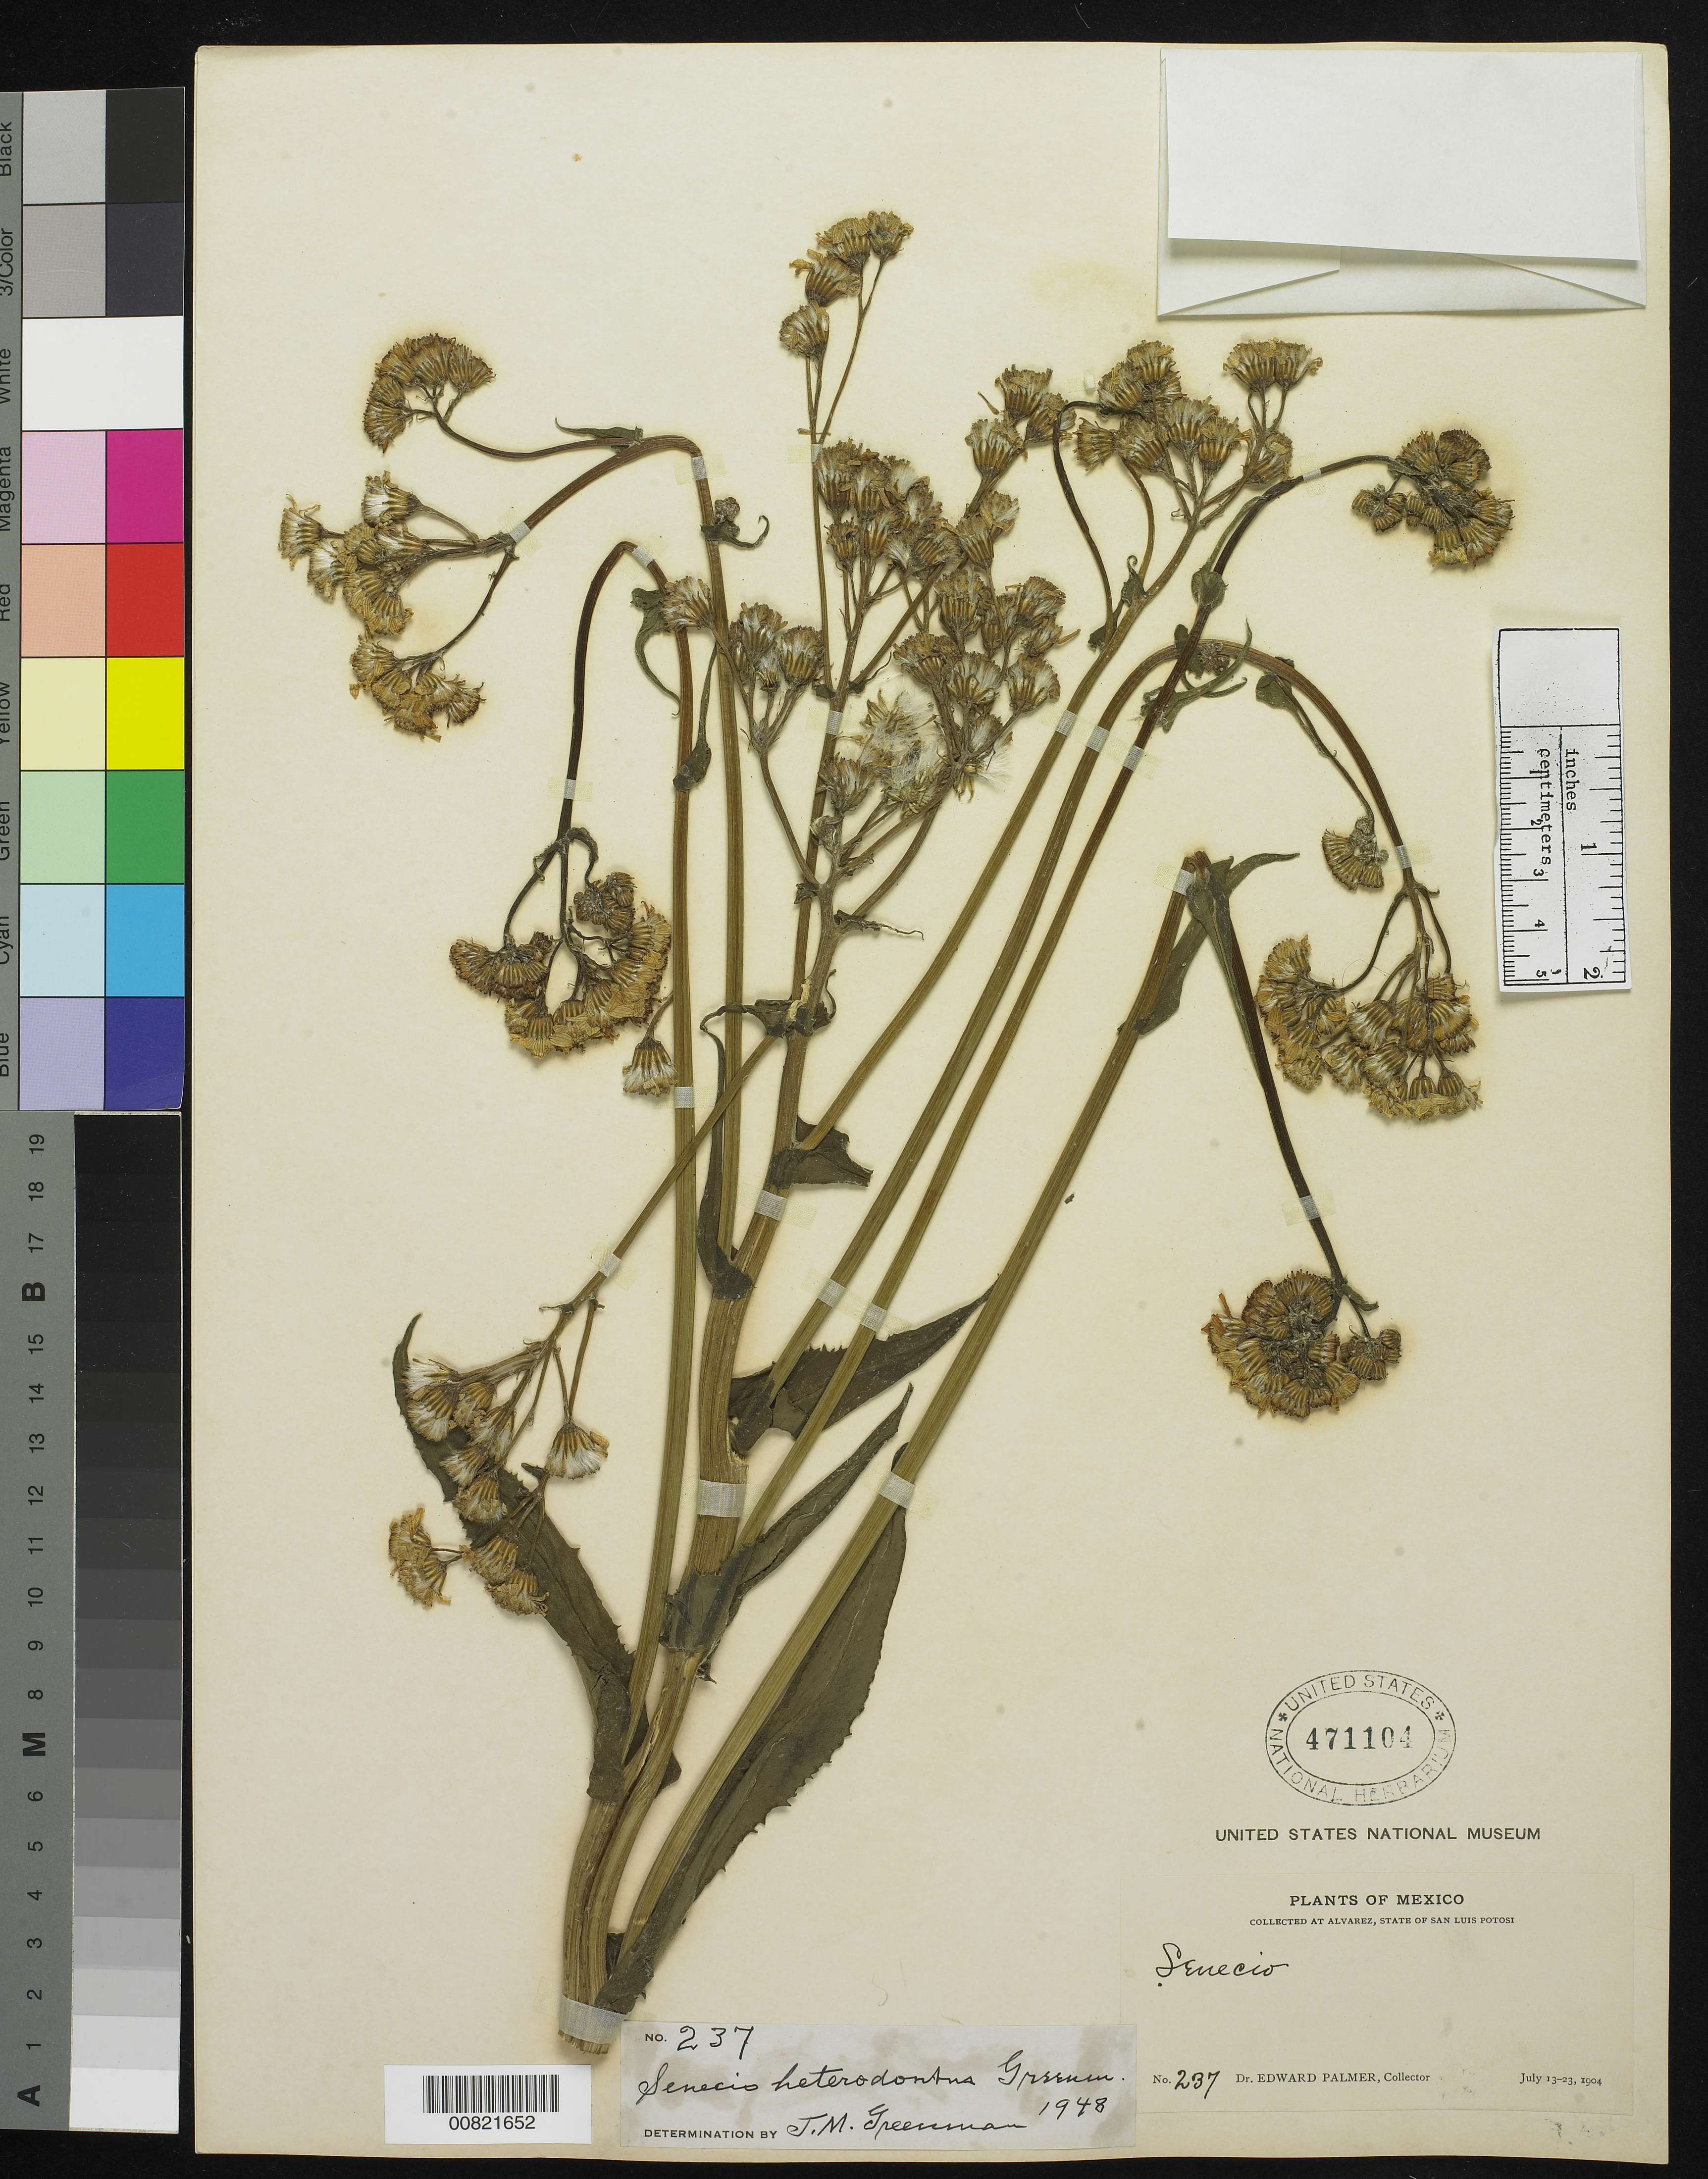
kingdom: Plantae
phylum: Tracheophyta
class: Magnoliopsida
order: Asterales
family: Asteraceae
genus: Senecio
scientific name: Senecio heterodontus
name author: Greenm.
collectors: E. Palmer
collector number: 237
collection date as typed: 13 Jul 1904 to 23 Jul 1904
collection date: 1904-07-13/1904-07-23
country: Mexico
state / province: San Luis Potosí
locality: Alvarez, San Luis Potosí.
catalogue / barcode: US 471104